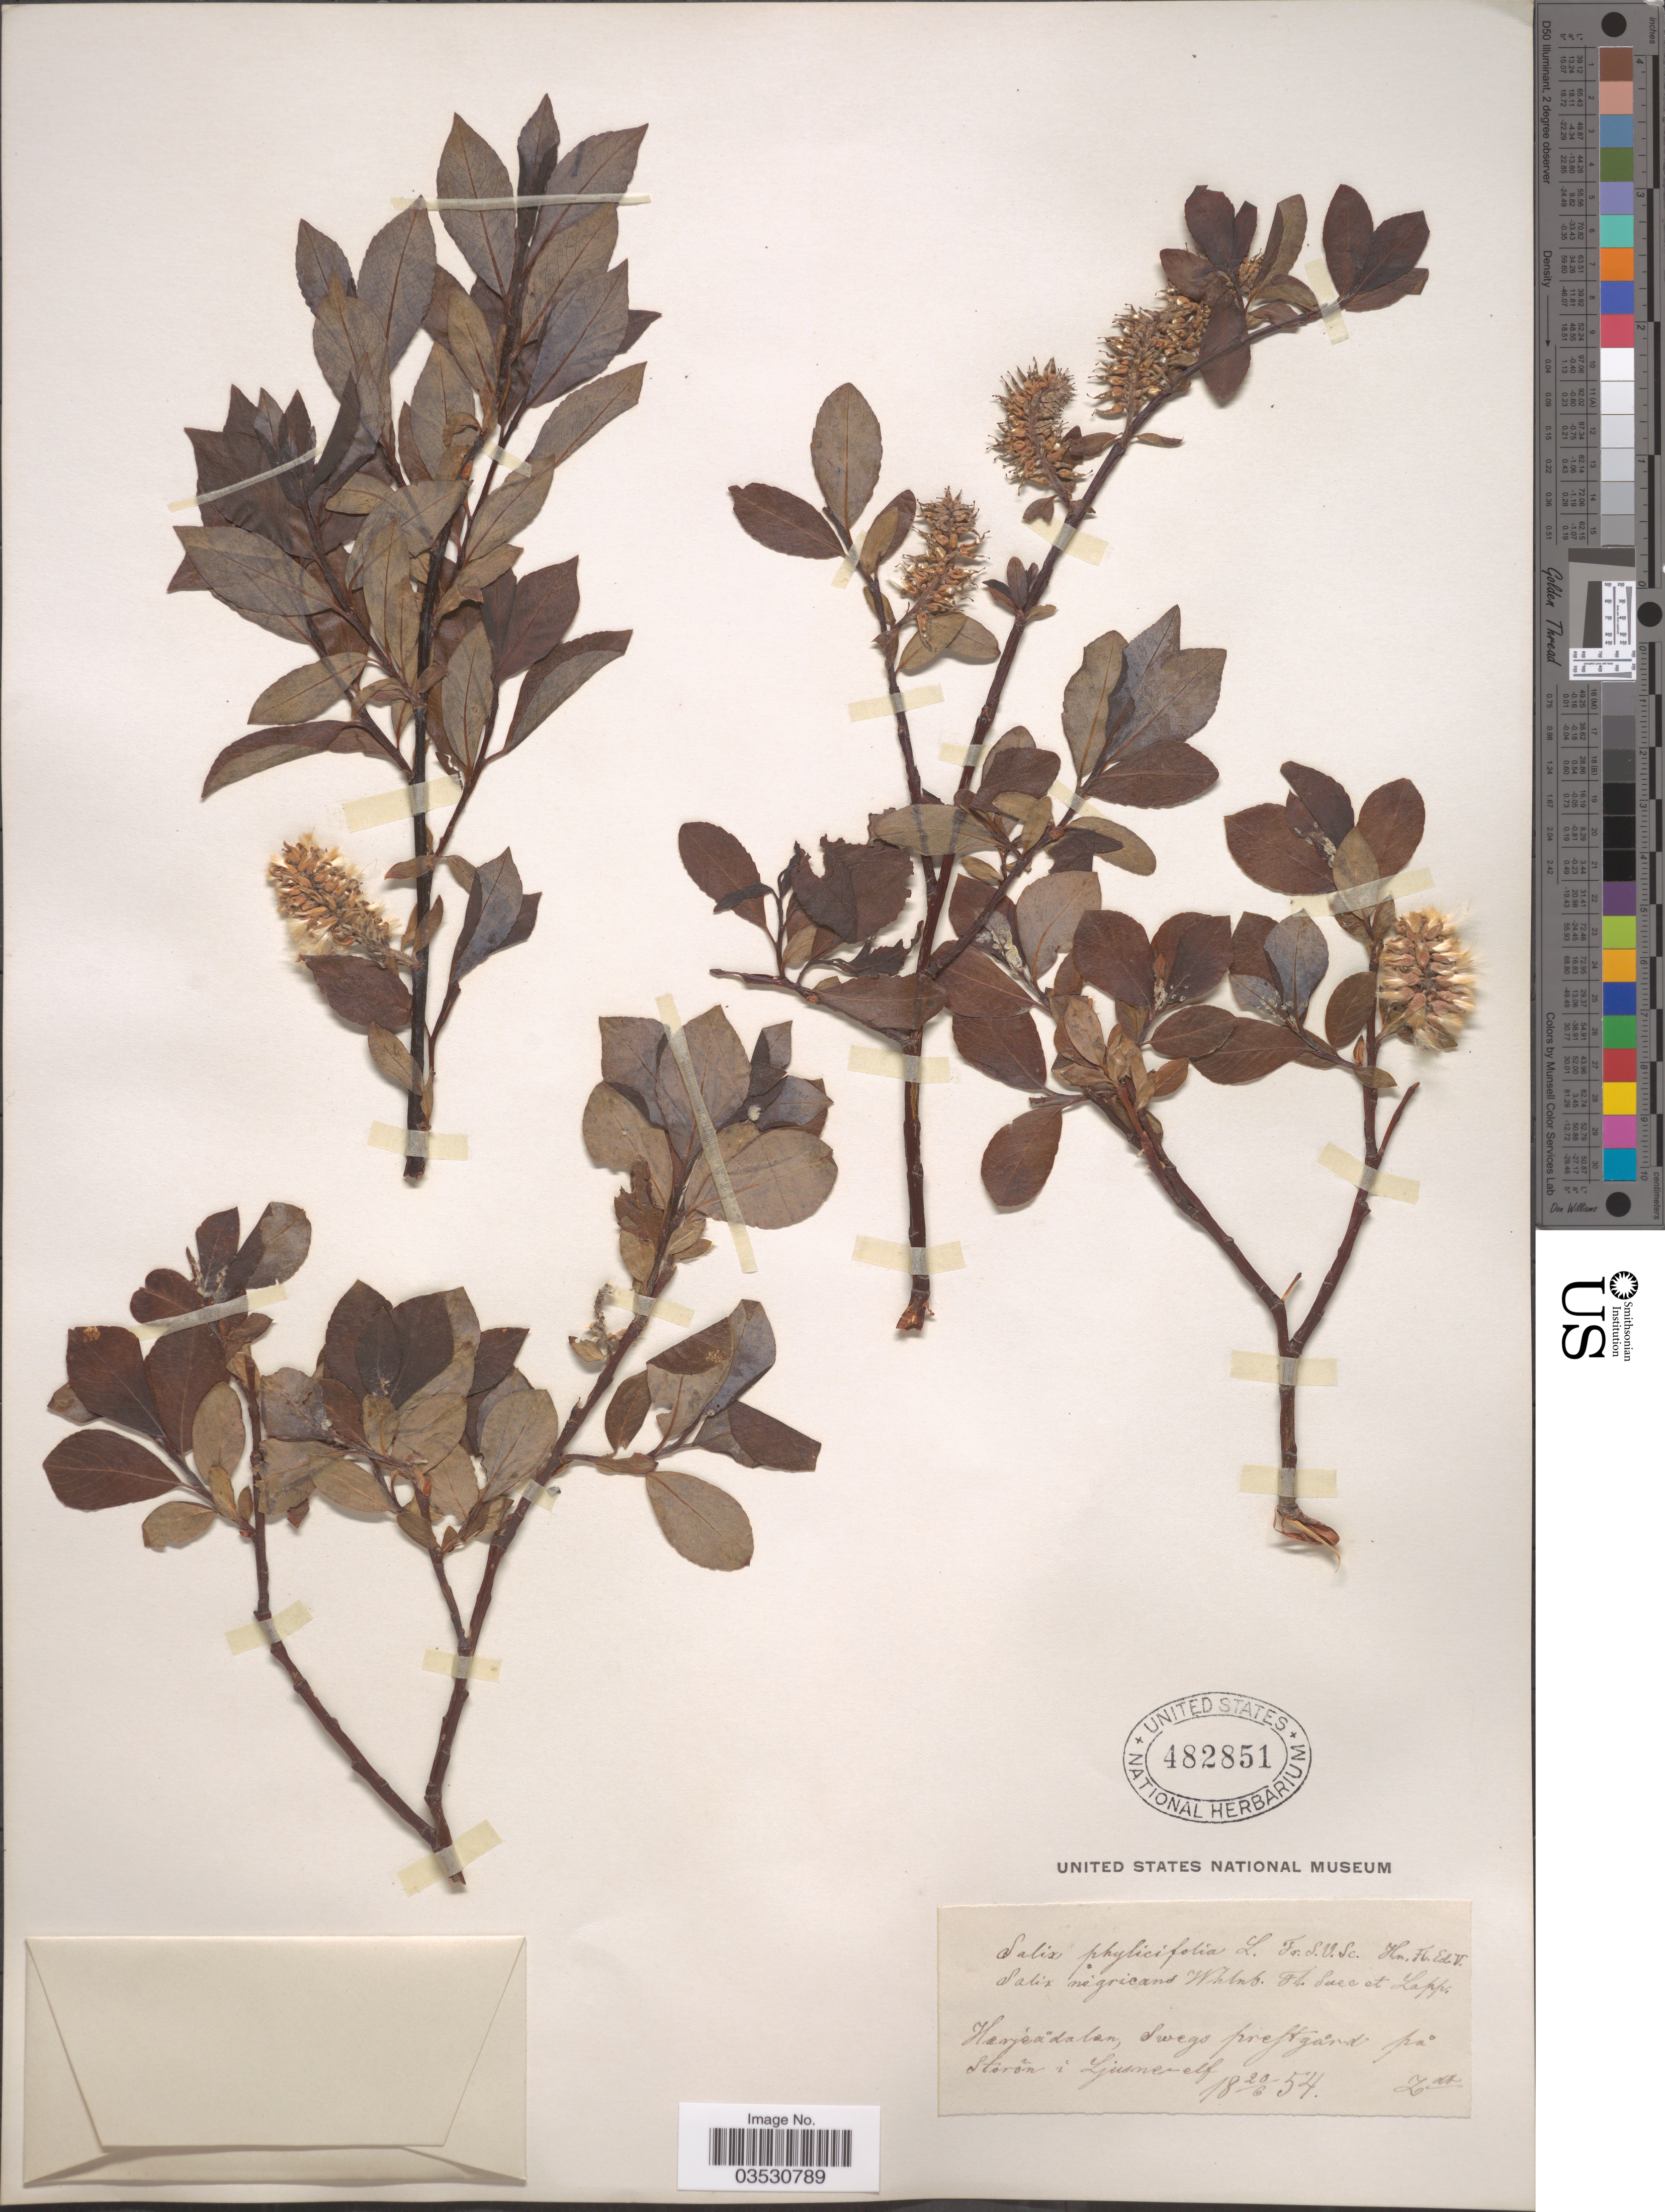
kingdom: Plantae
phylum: Tracheophyta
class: Magnoliopsida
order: Malpighiales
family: Salicaceae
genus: Salix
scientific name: Salix nigricans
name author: Sm.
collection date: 1854-06-20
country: Sweden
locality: Harjeådalen, Swegs preftgård på Storön i Ljusne-elf [interpreted].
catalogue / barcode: US 482851